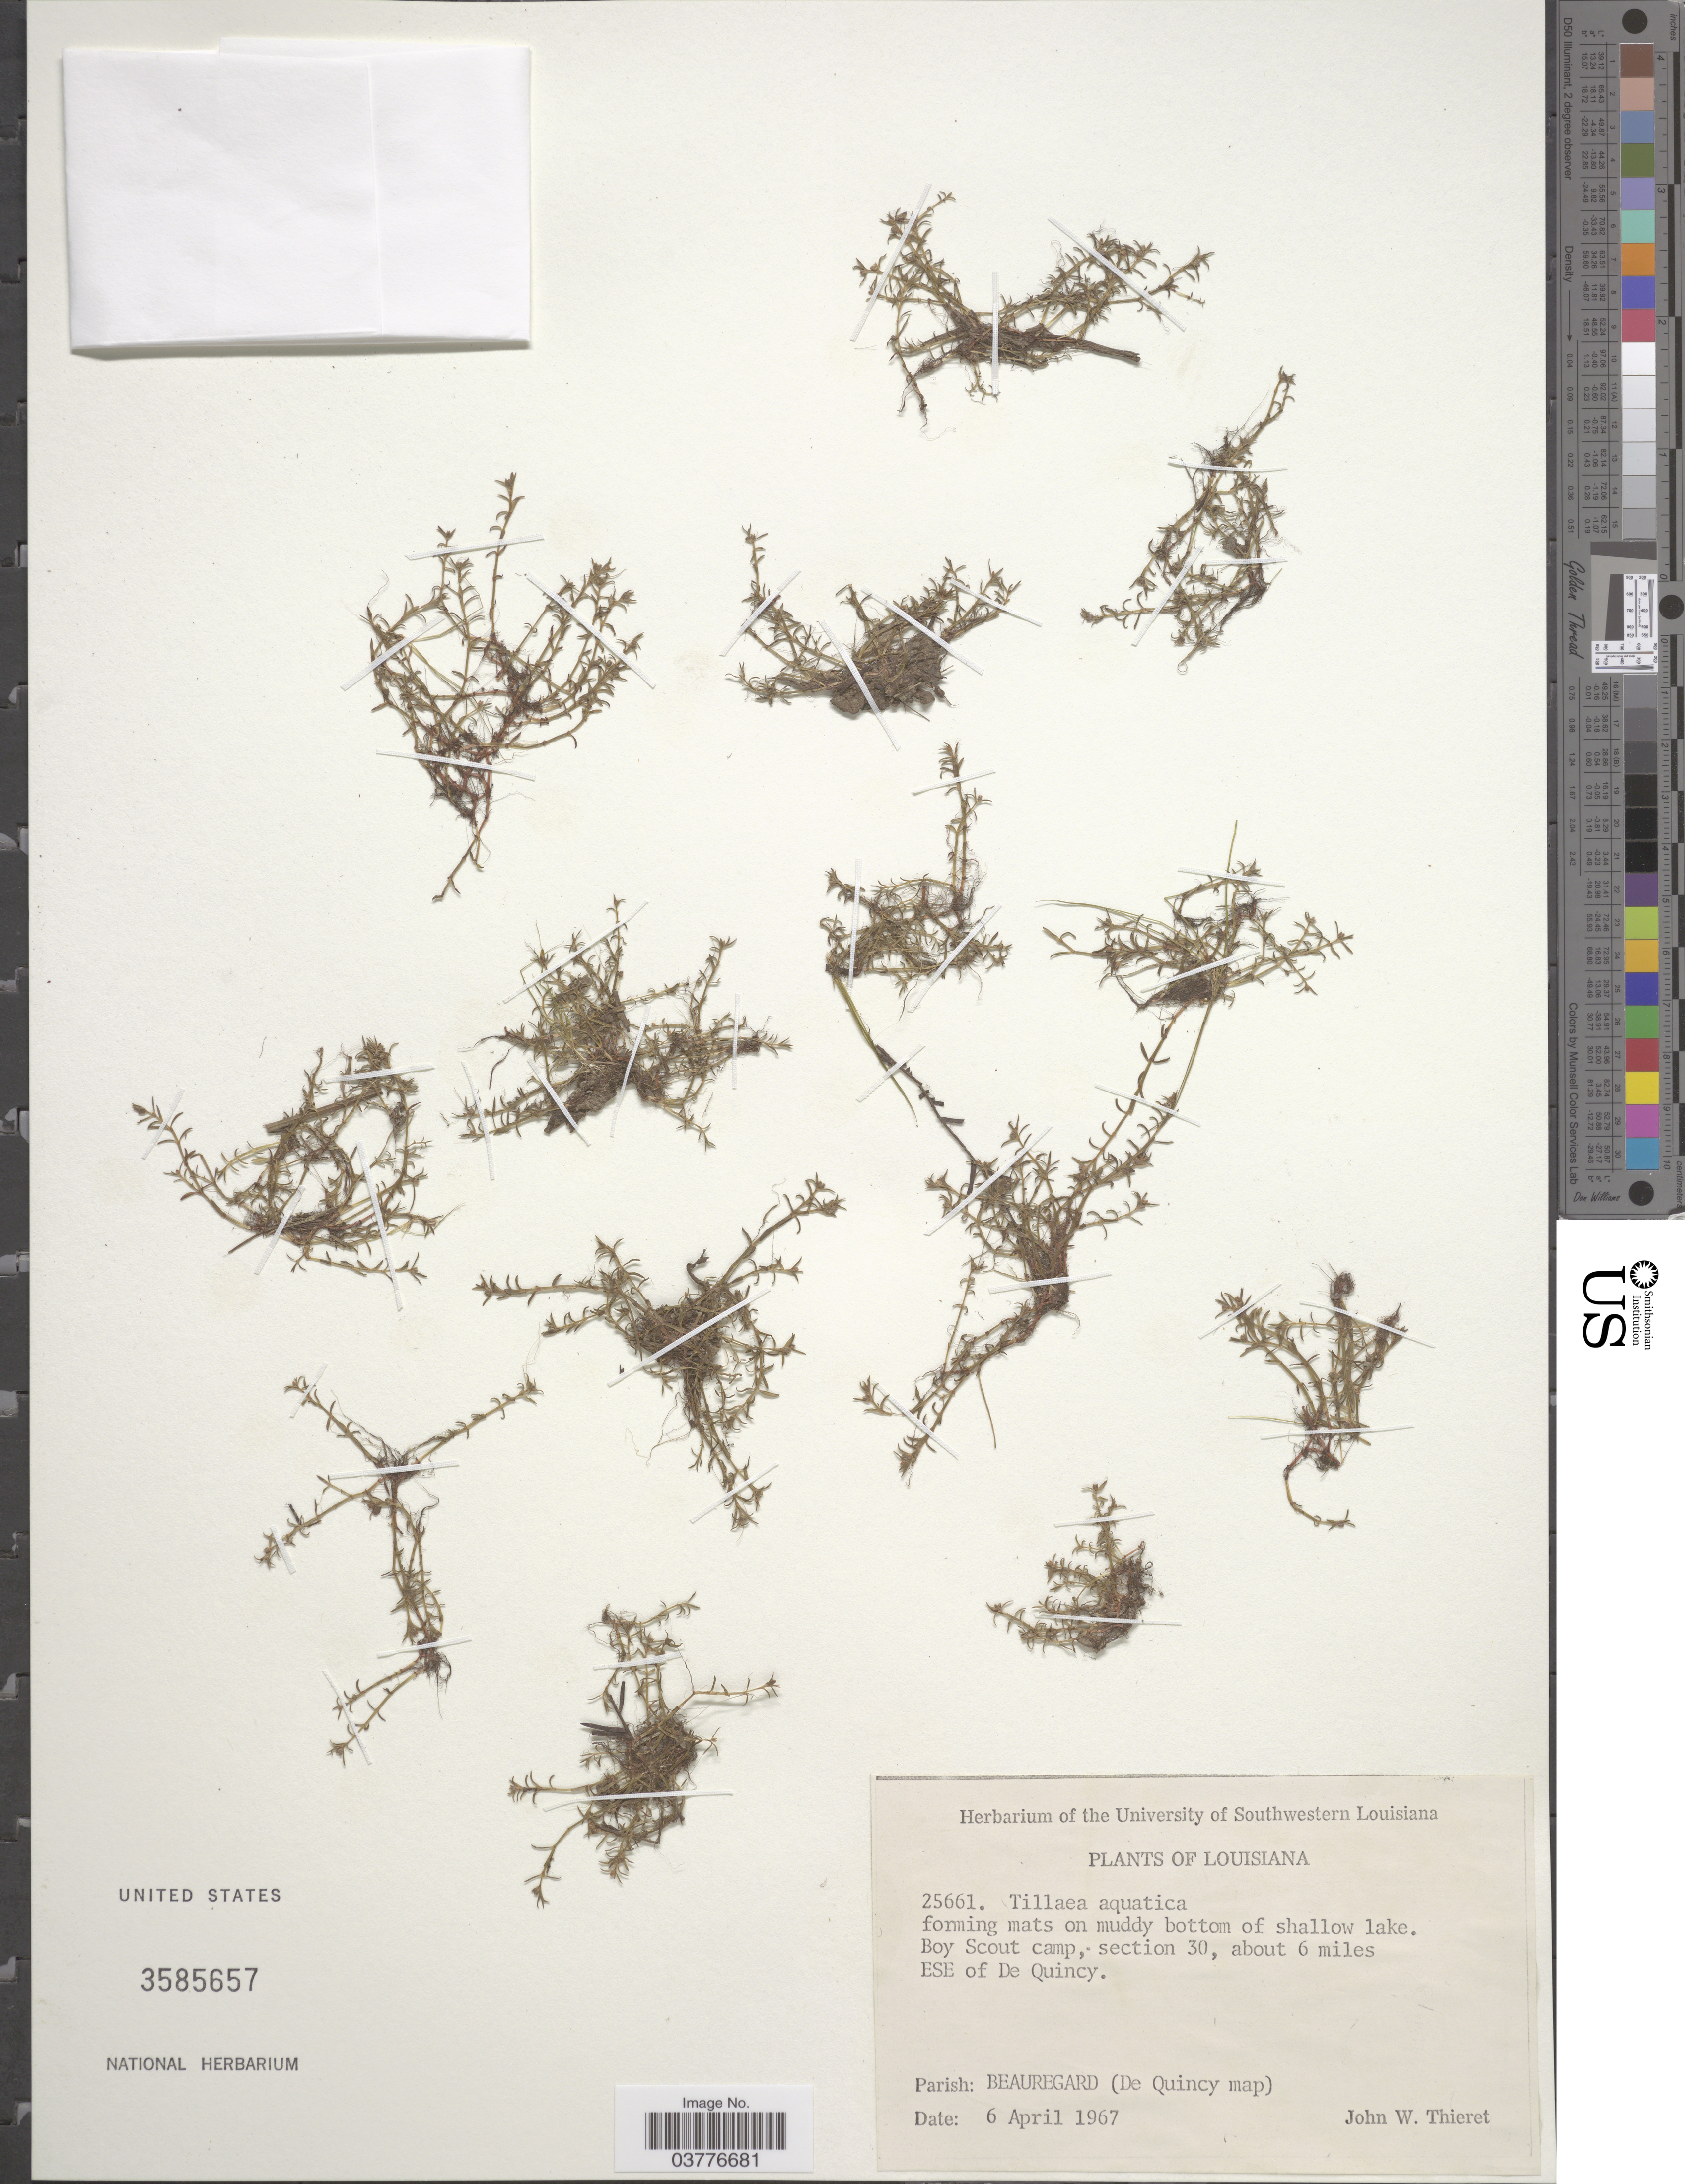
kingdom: Plantae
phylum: Tracheophyta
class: Magnoliopsida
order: Saxifragales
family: Crassulaceae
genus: Crassula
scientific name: Crassula aquatica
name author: (L.) Schönland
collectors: J. W. Thieret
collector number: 25661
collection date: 1967-04-06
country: United States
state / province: Louisiana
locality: Boy Scout camp, section 30, about 6 miles ESE of De Quincy. Parish: Beauregard ( De Quincy map).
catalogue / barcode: US 3585657